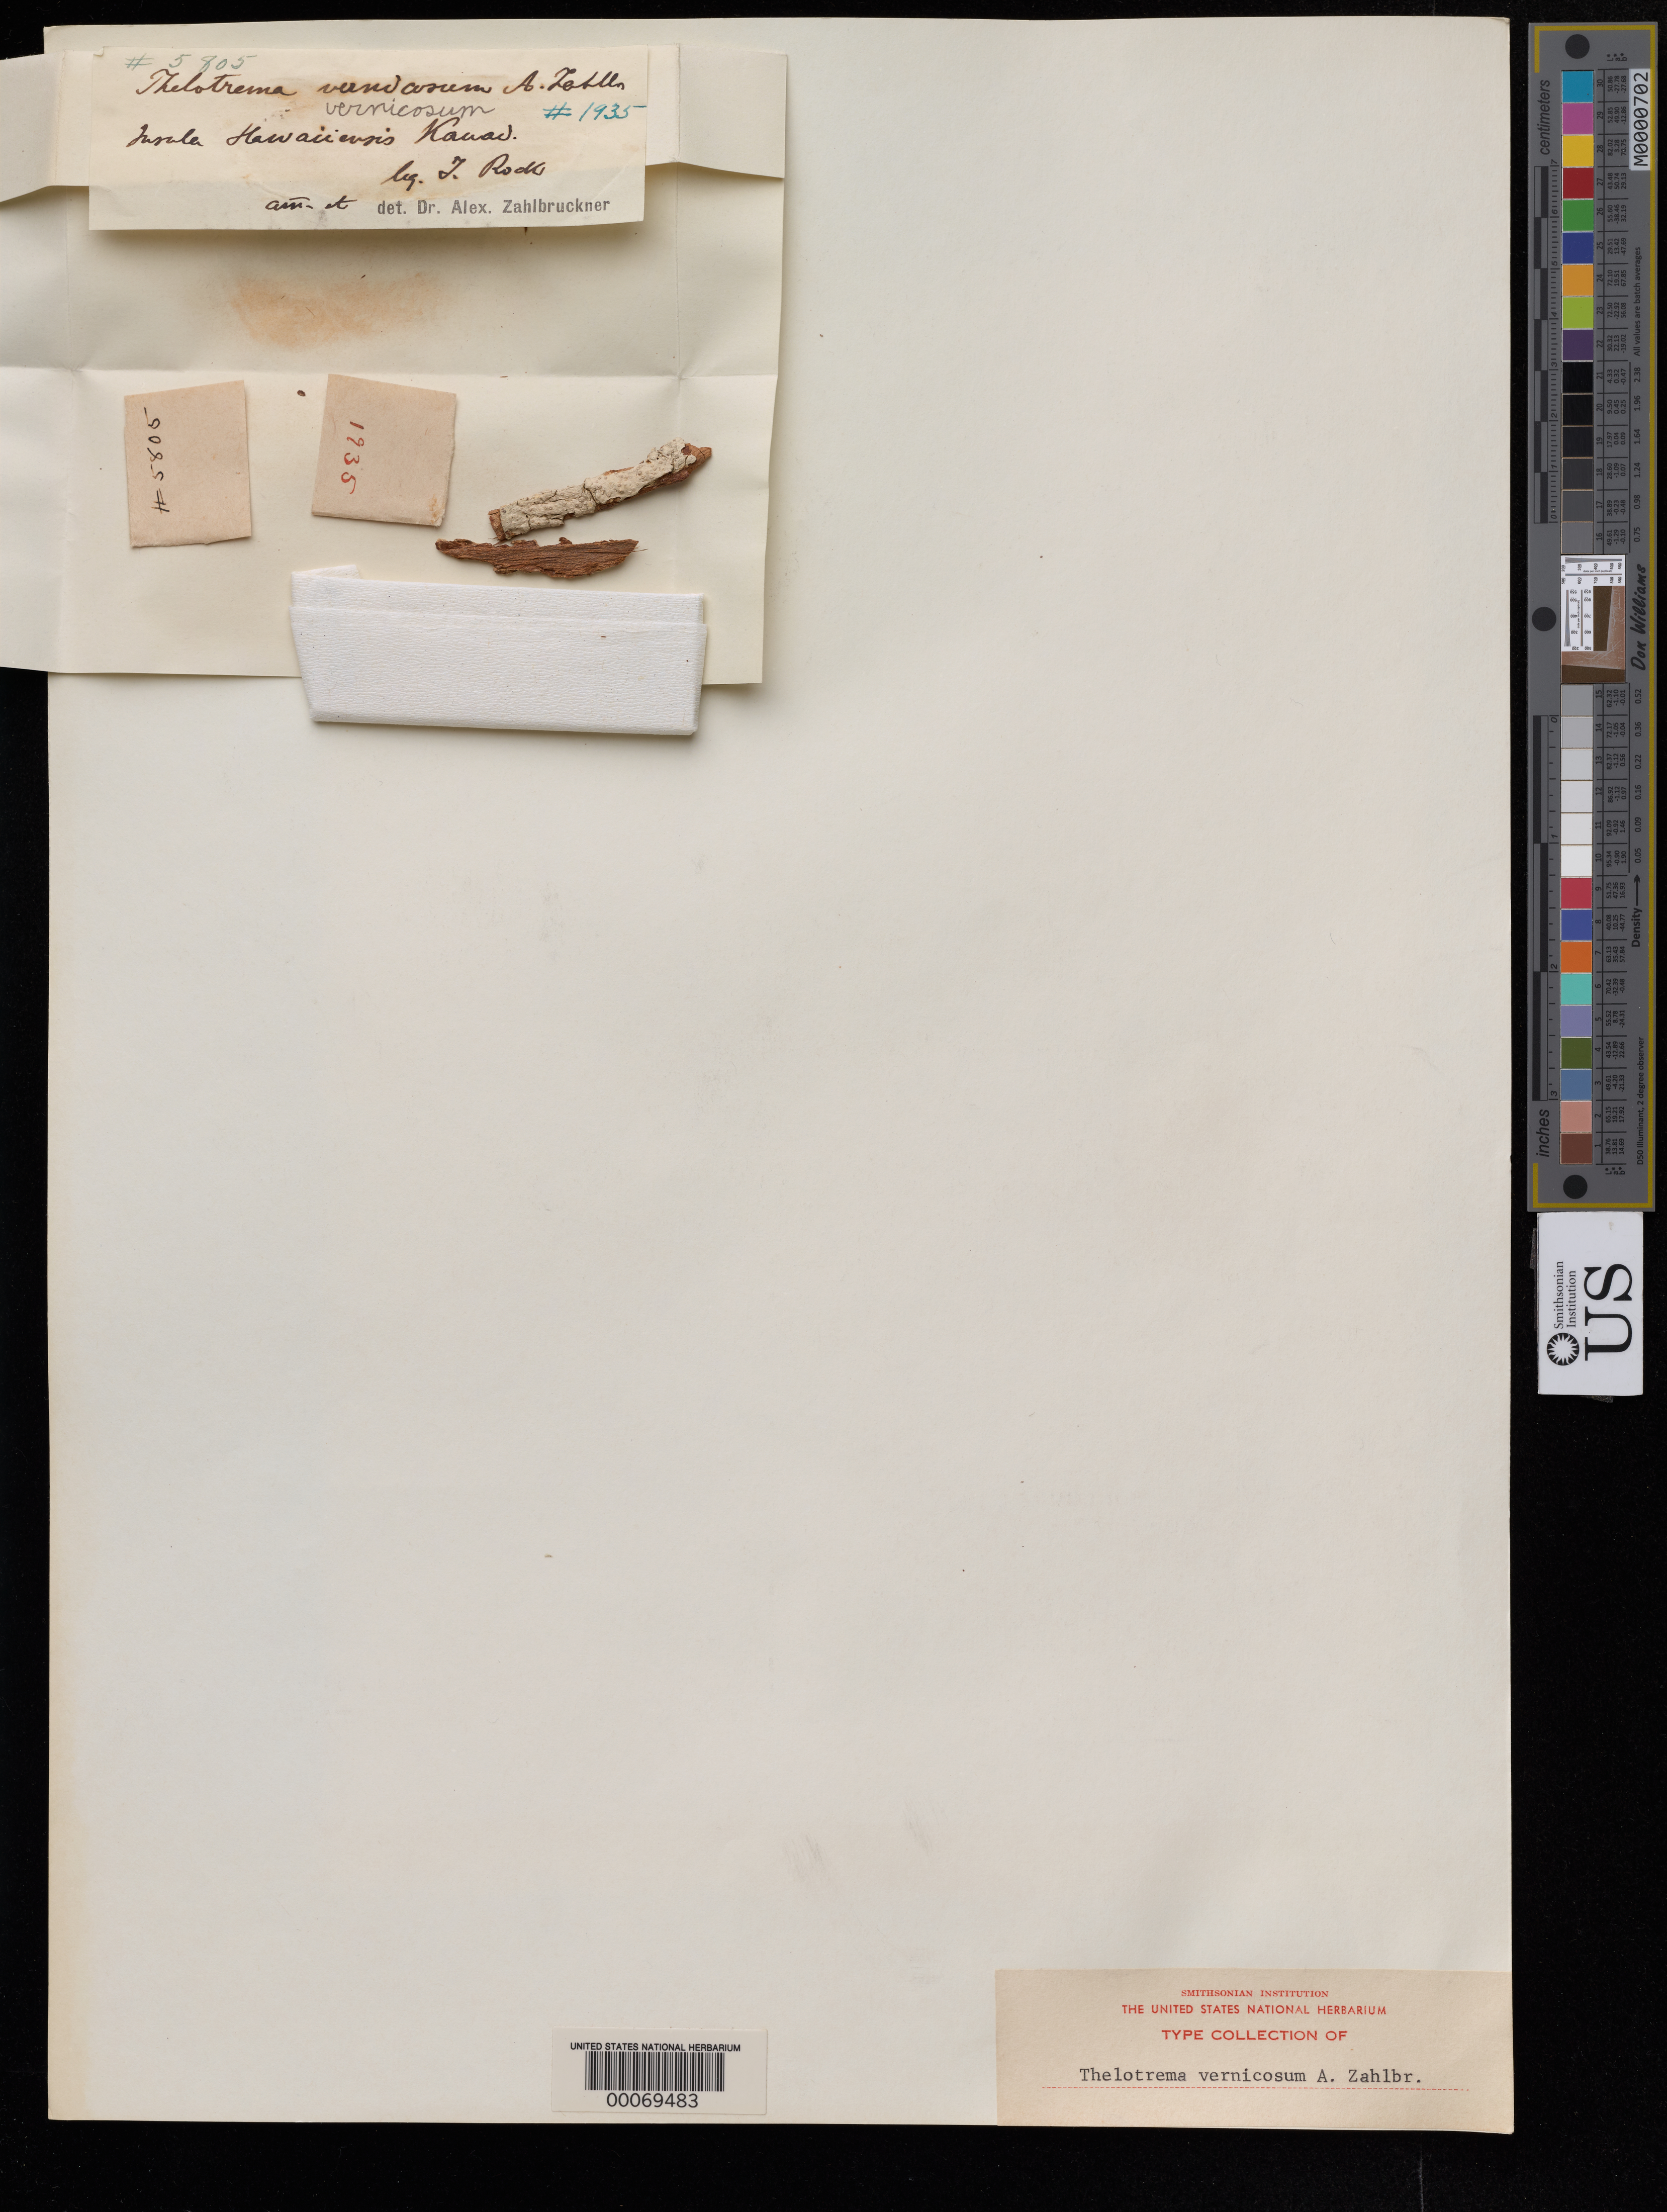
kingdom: Fungi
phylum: Ascomycota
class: Lecanoromycetes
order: Ostropales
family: Graphidaceae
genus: Thelotrema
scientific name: Thelotrema vernicosum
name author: Zahlbr.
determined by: Zahlbruckner, A.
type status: Isotype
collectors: J. F. Rock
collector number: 101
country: United States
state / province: Hawaii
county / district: Kauai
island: Kaua'i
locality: Kauai.